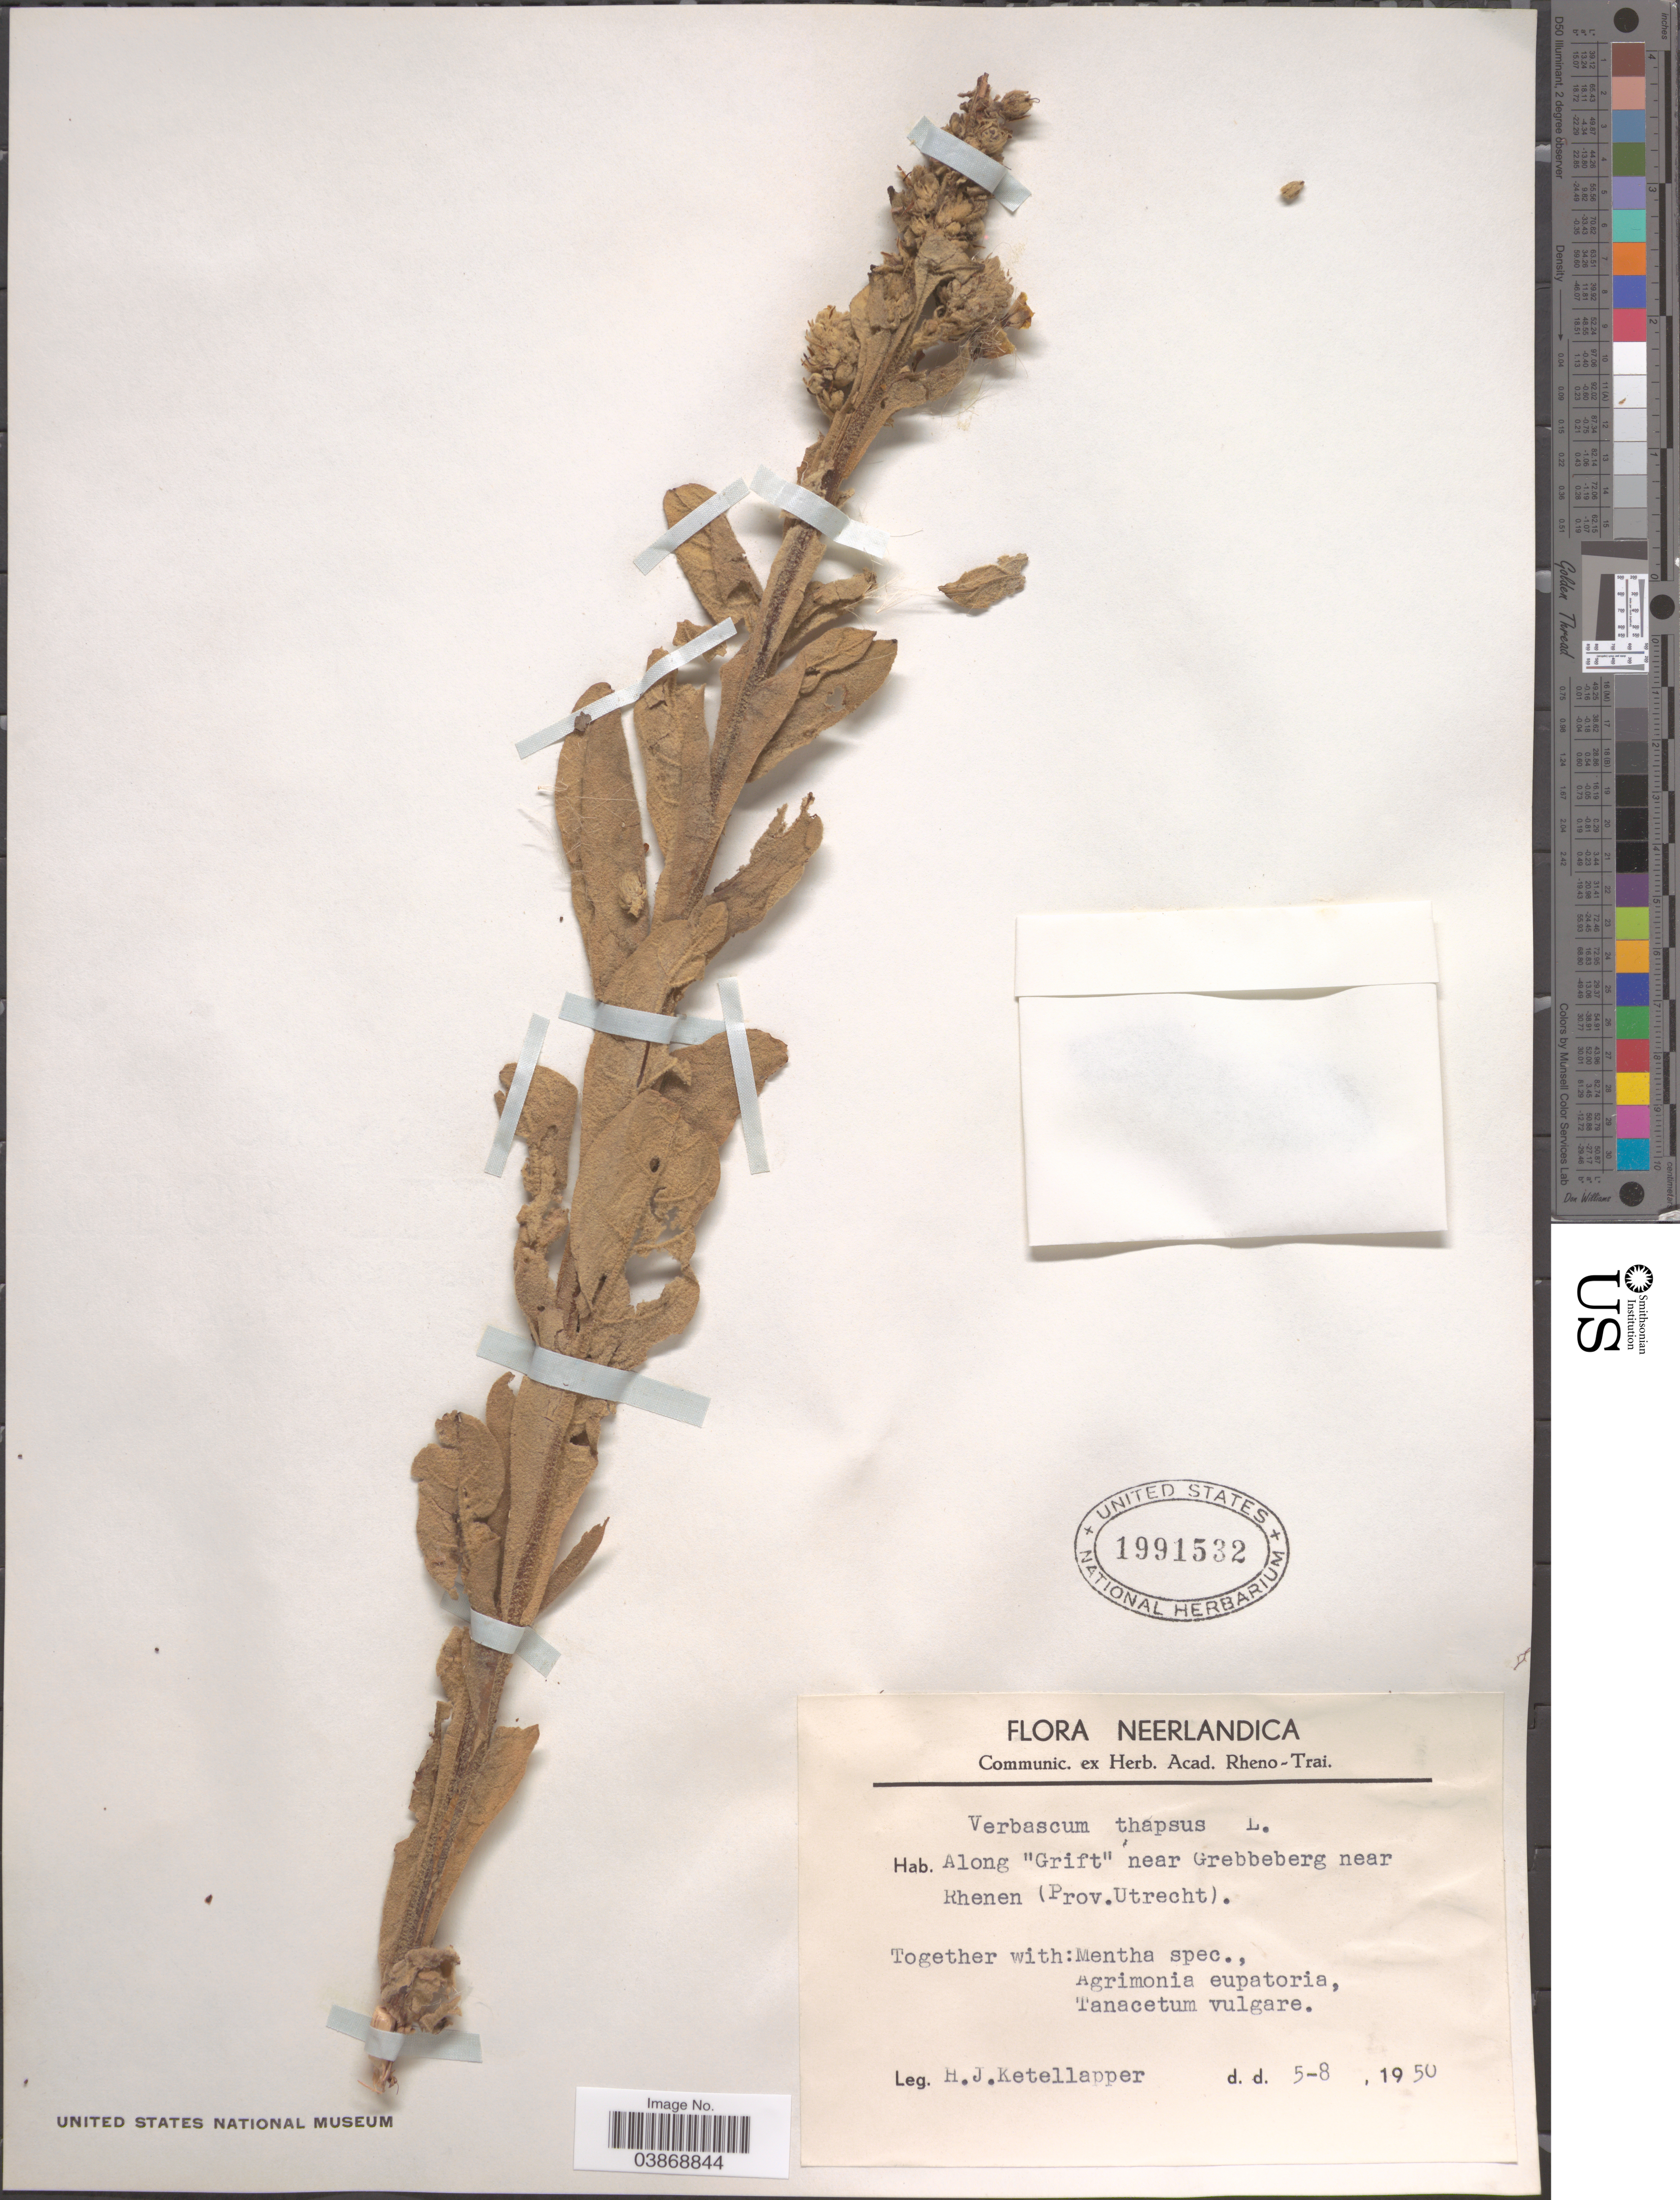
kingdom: Plantae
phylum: Tracheophyta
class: Magnoliopsida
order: Lamiales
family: Scrophulariaceae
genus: Verbascum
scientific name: Verbascum thapsus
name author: L.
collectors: H. Ketellapper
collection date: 1950-08-05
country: Netherlands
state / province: Utrecht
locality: Neerlandica. Along "Grift" near Grebbeberg near Rhenen (Prov. Utrecht).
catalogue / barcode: US 1991532